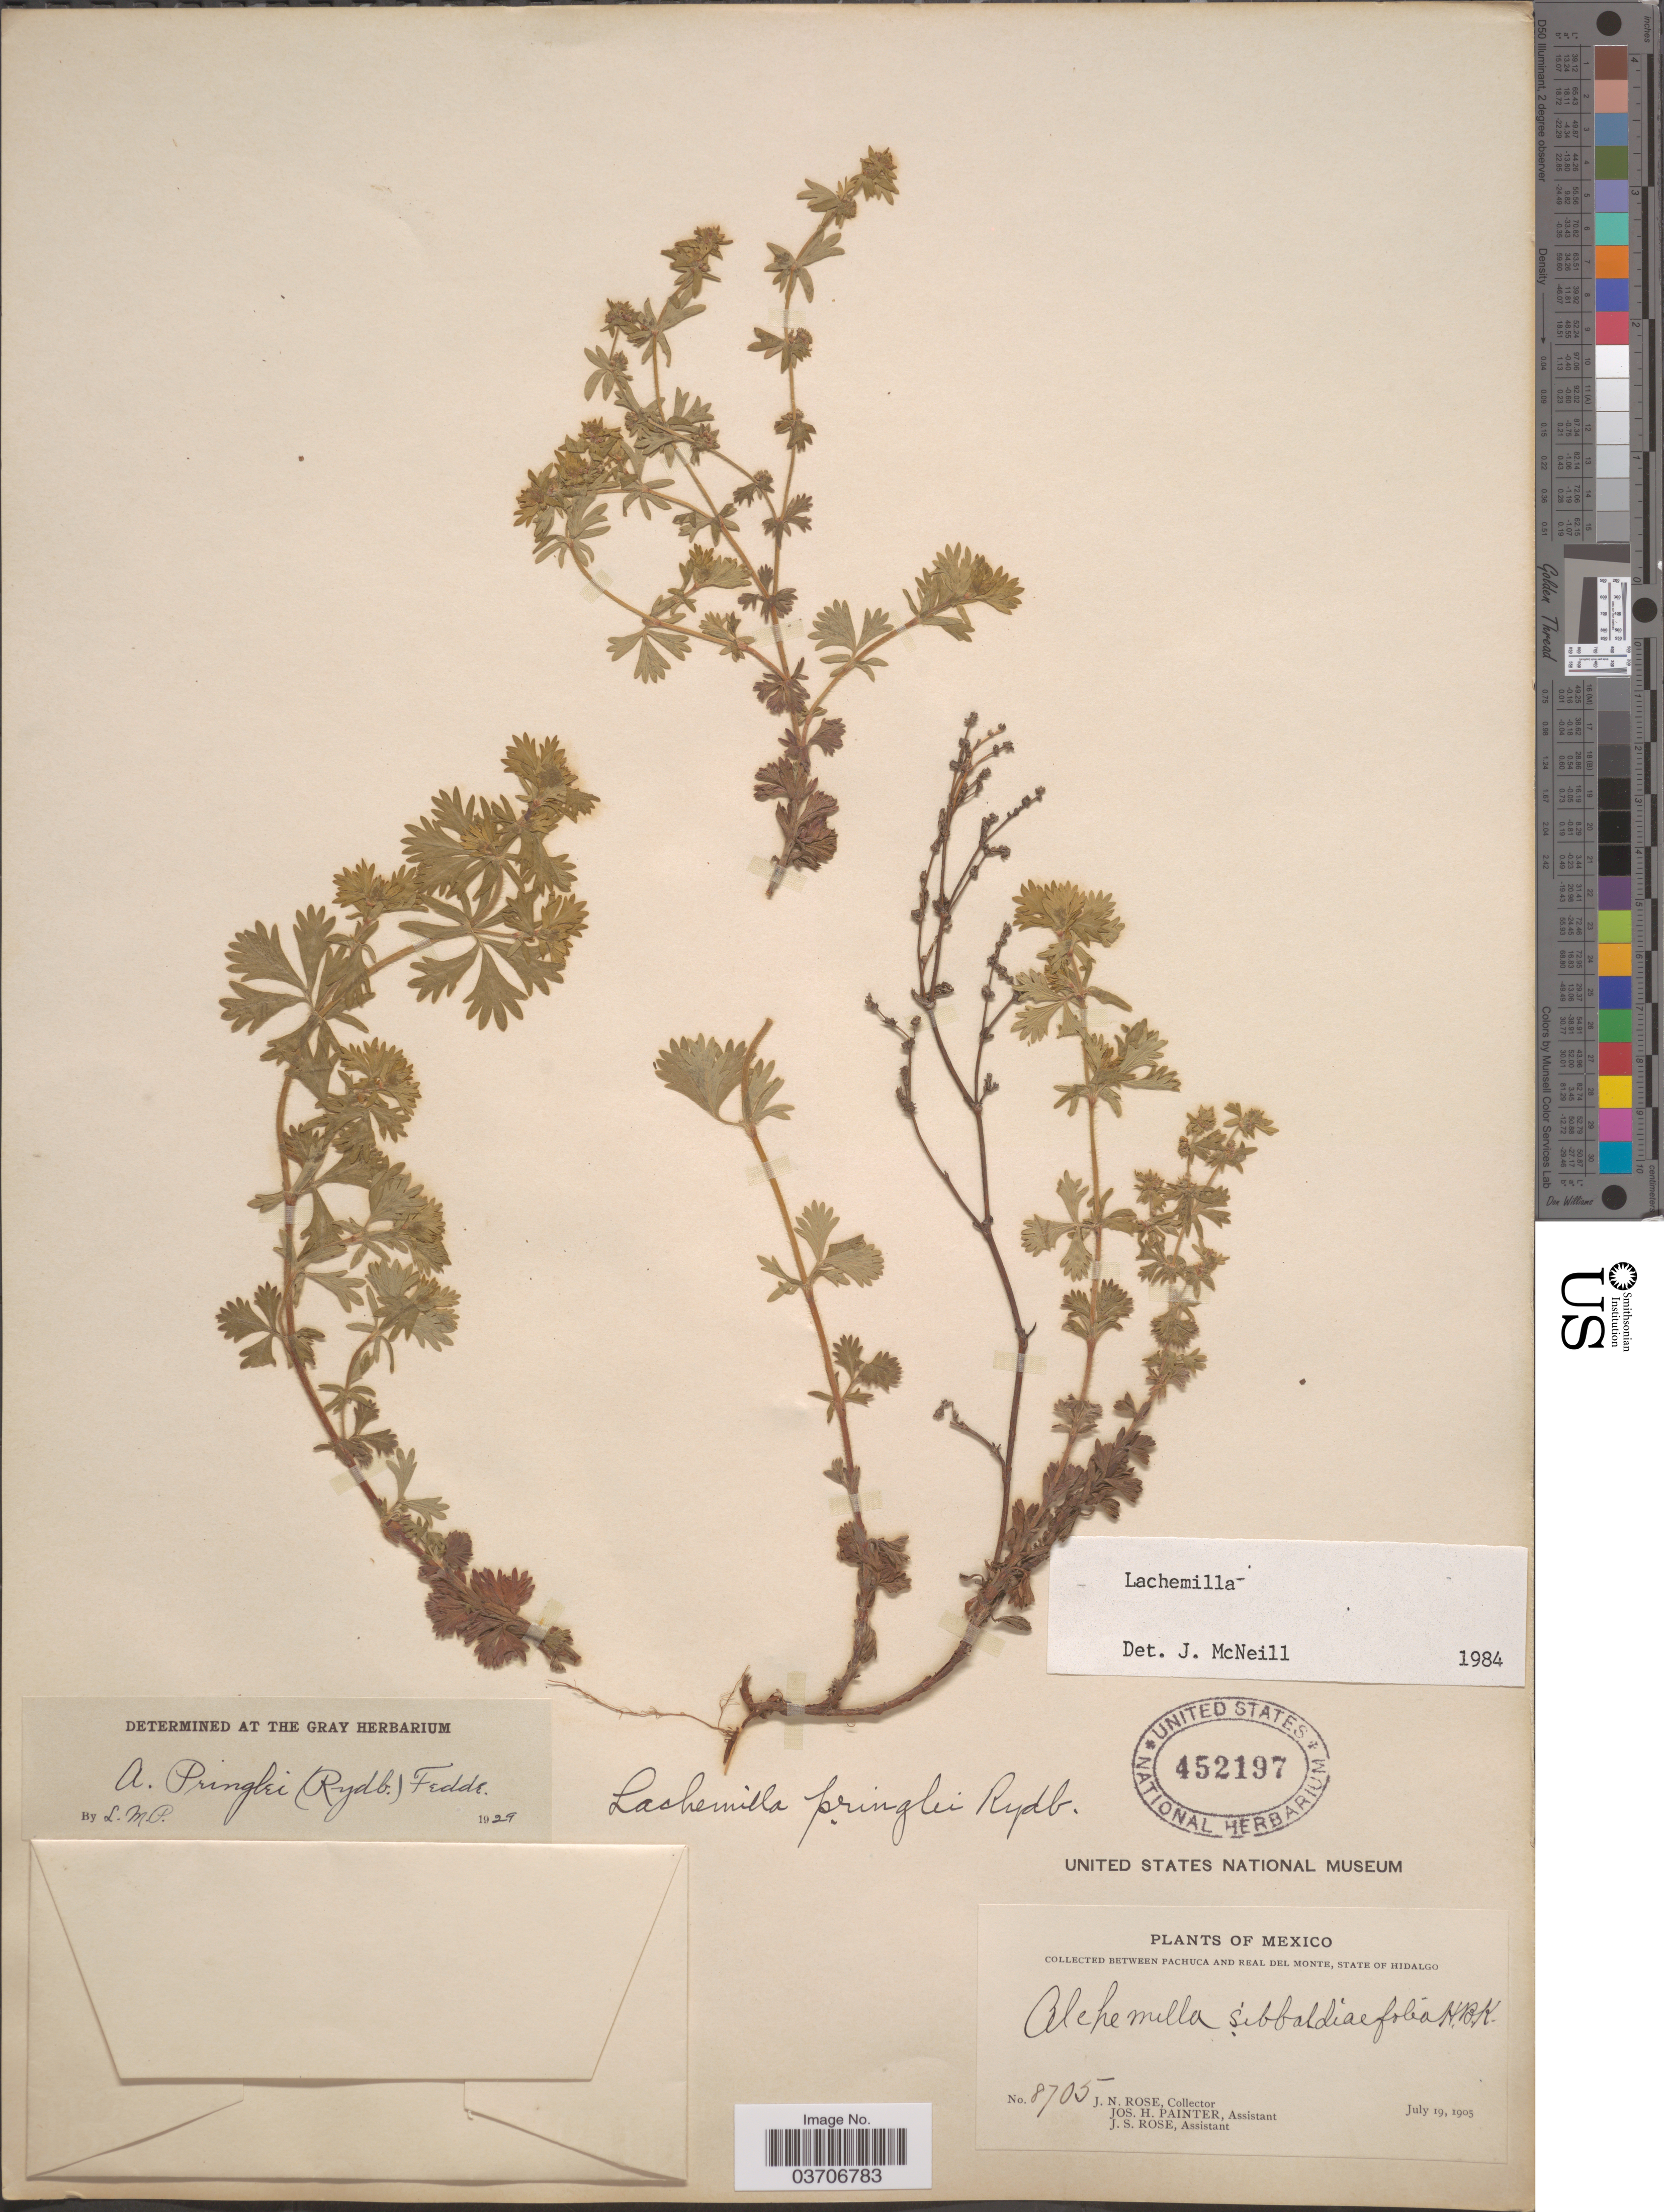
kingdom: Plantae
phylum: Tracheophyta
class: Magnoliopsida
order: Rosales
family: Rosaceae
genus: Lachemilla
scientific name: Lachemilla sp.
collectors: J. N. Rose, J. H. Painter & J. S. Rose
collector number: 8705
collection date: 1905-07-19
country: Mexico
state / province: Hidalgo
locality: Between Pachuca and Real del Monte.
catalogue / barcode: US 452197